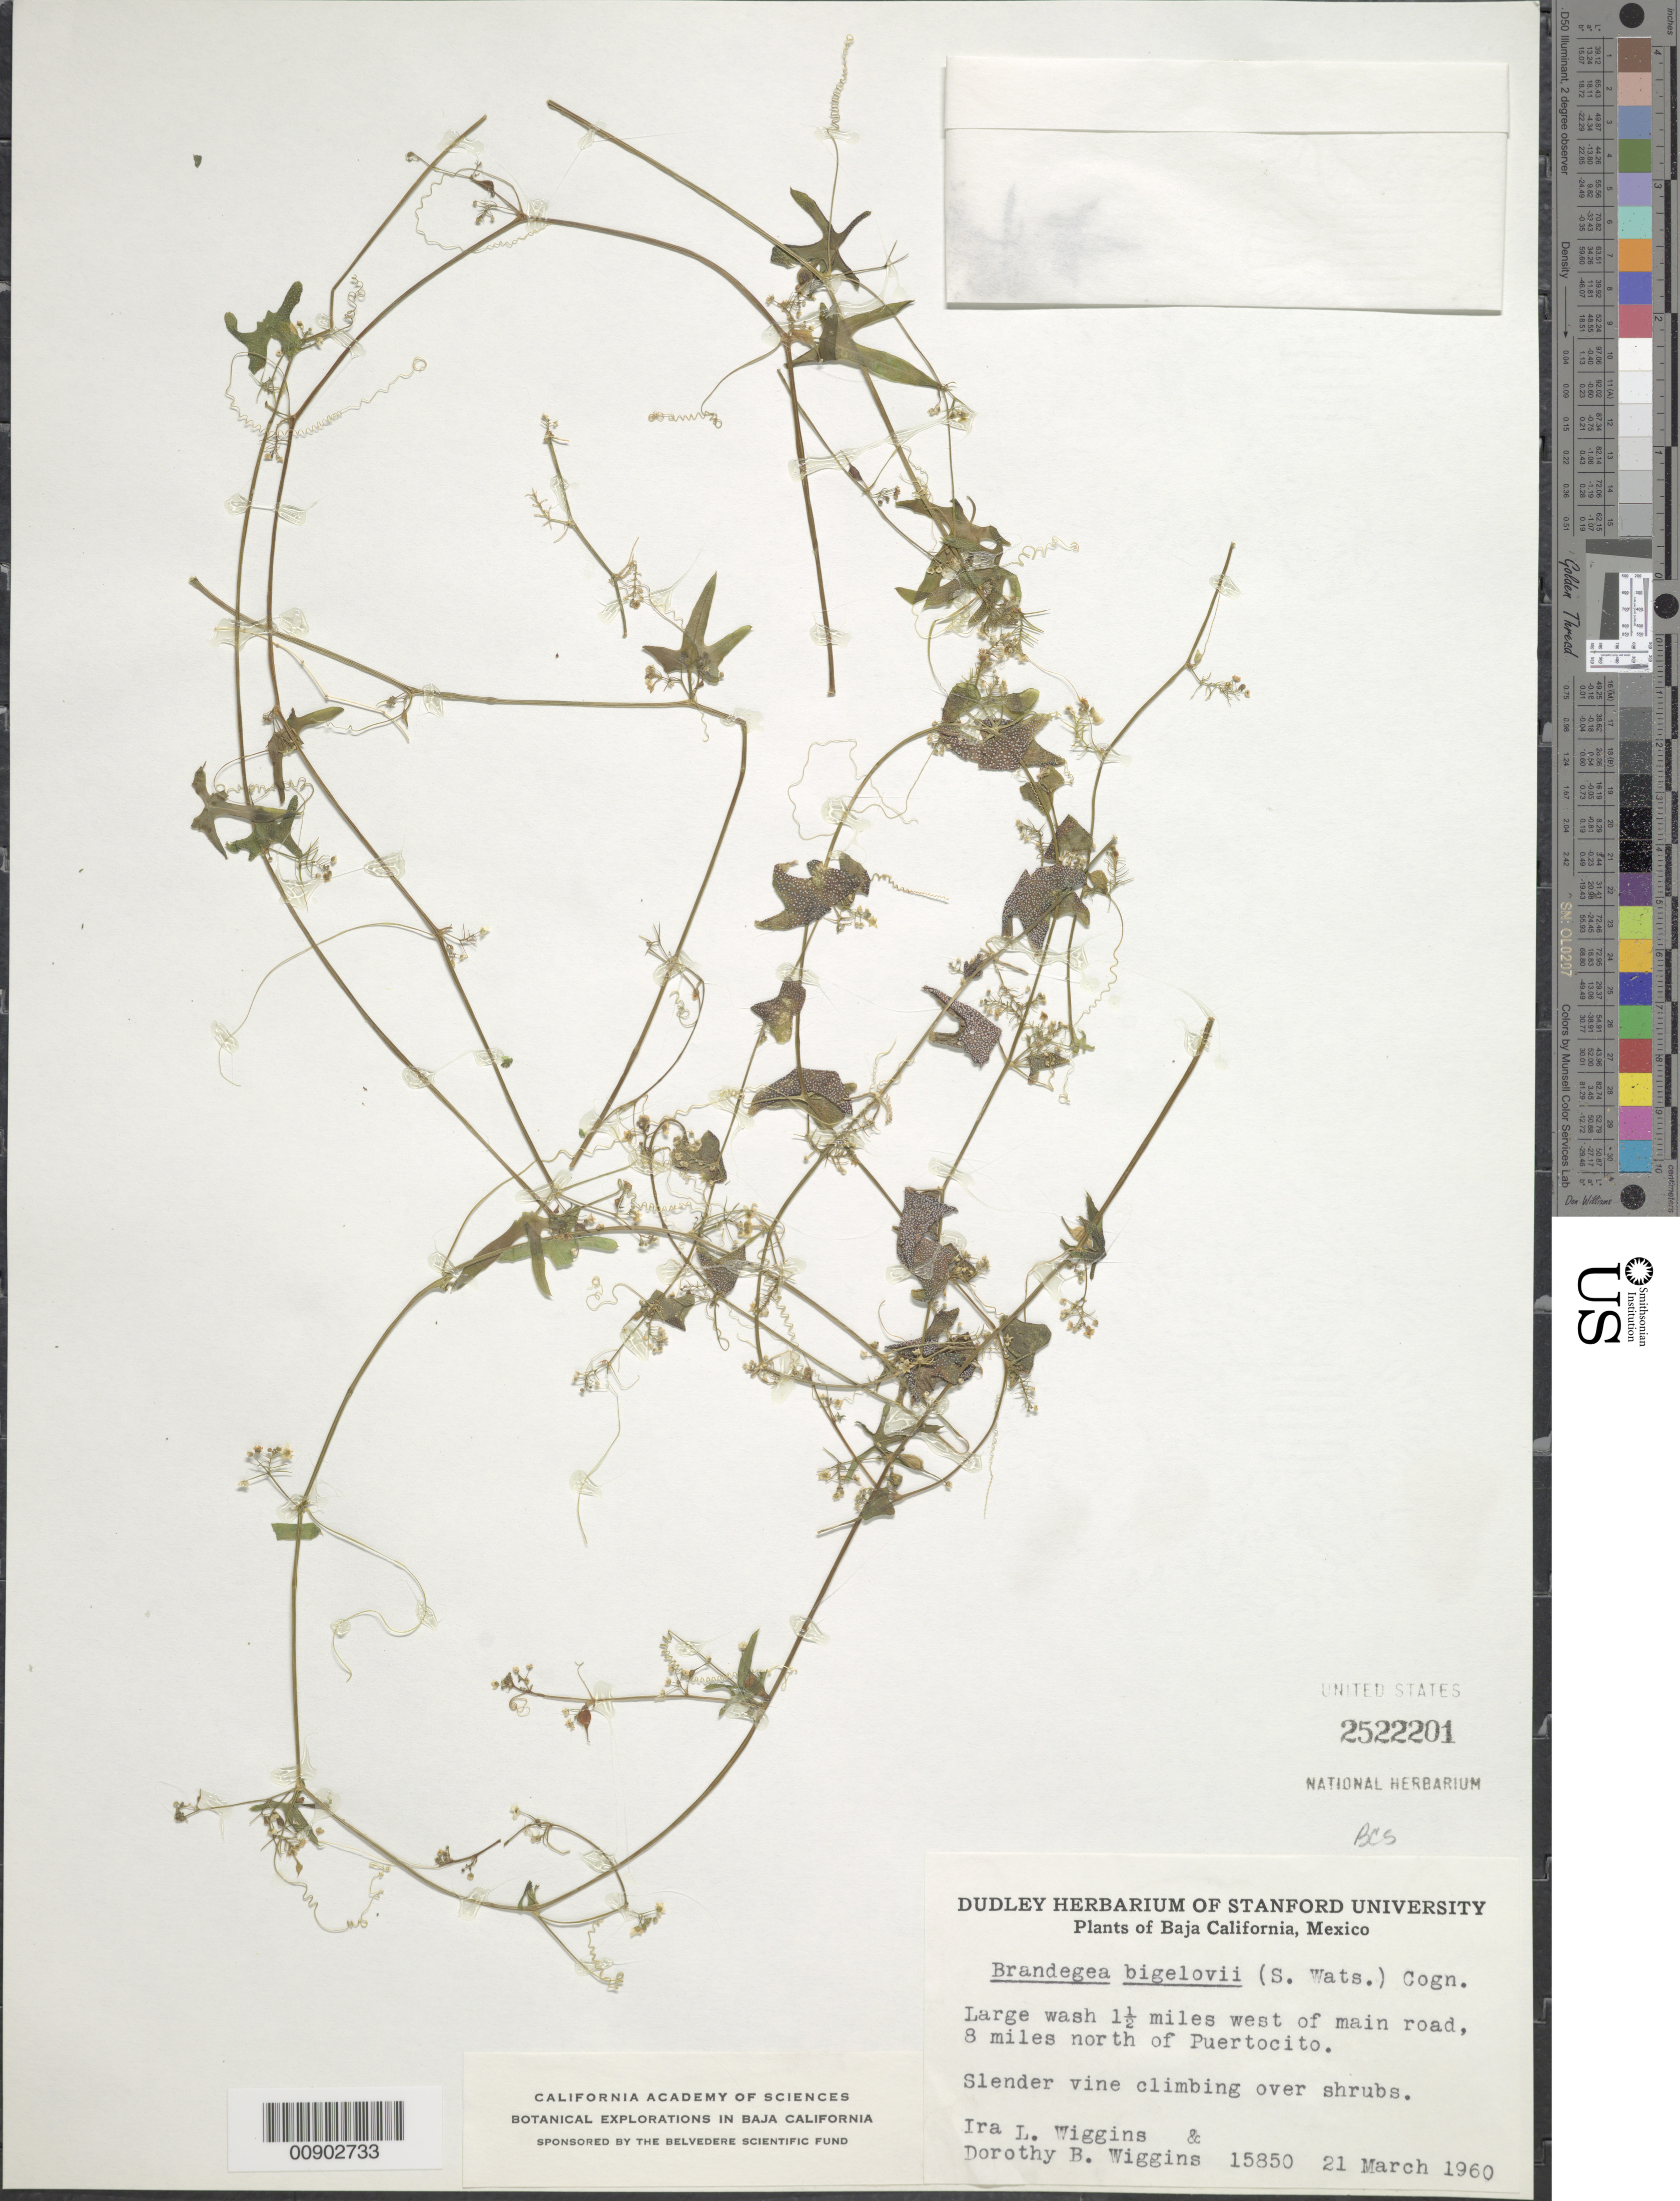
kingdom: Plantae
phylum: Tracheophyta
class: Magnoliopsida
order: Cucurbitales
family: Cucurbitaceae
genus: Brandegea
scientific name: Brandegea bigelovii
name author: (S. Watson) Cogn.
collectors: I. L. Wiggins & D. B. Wiggins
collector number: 15850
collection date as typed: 21 Mar 1960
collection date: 1960-03-21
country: Mexico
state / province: Baja California Sur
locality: Large wash 1½ miles west of main road, 8 miles north of Puertocito.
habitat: Large wash. Climbing over shrubs.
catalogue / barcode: US 2522201